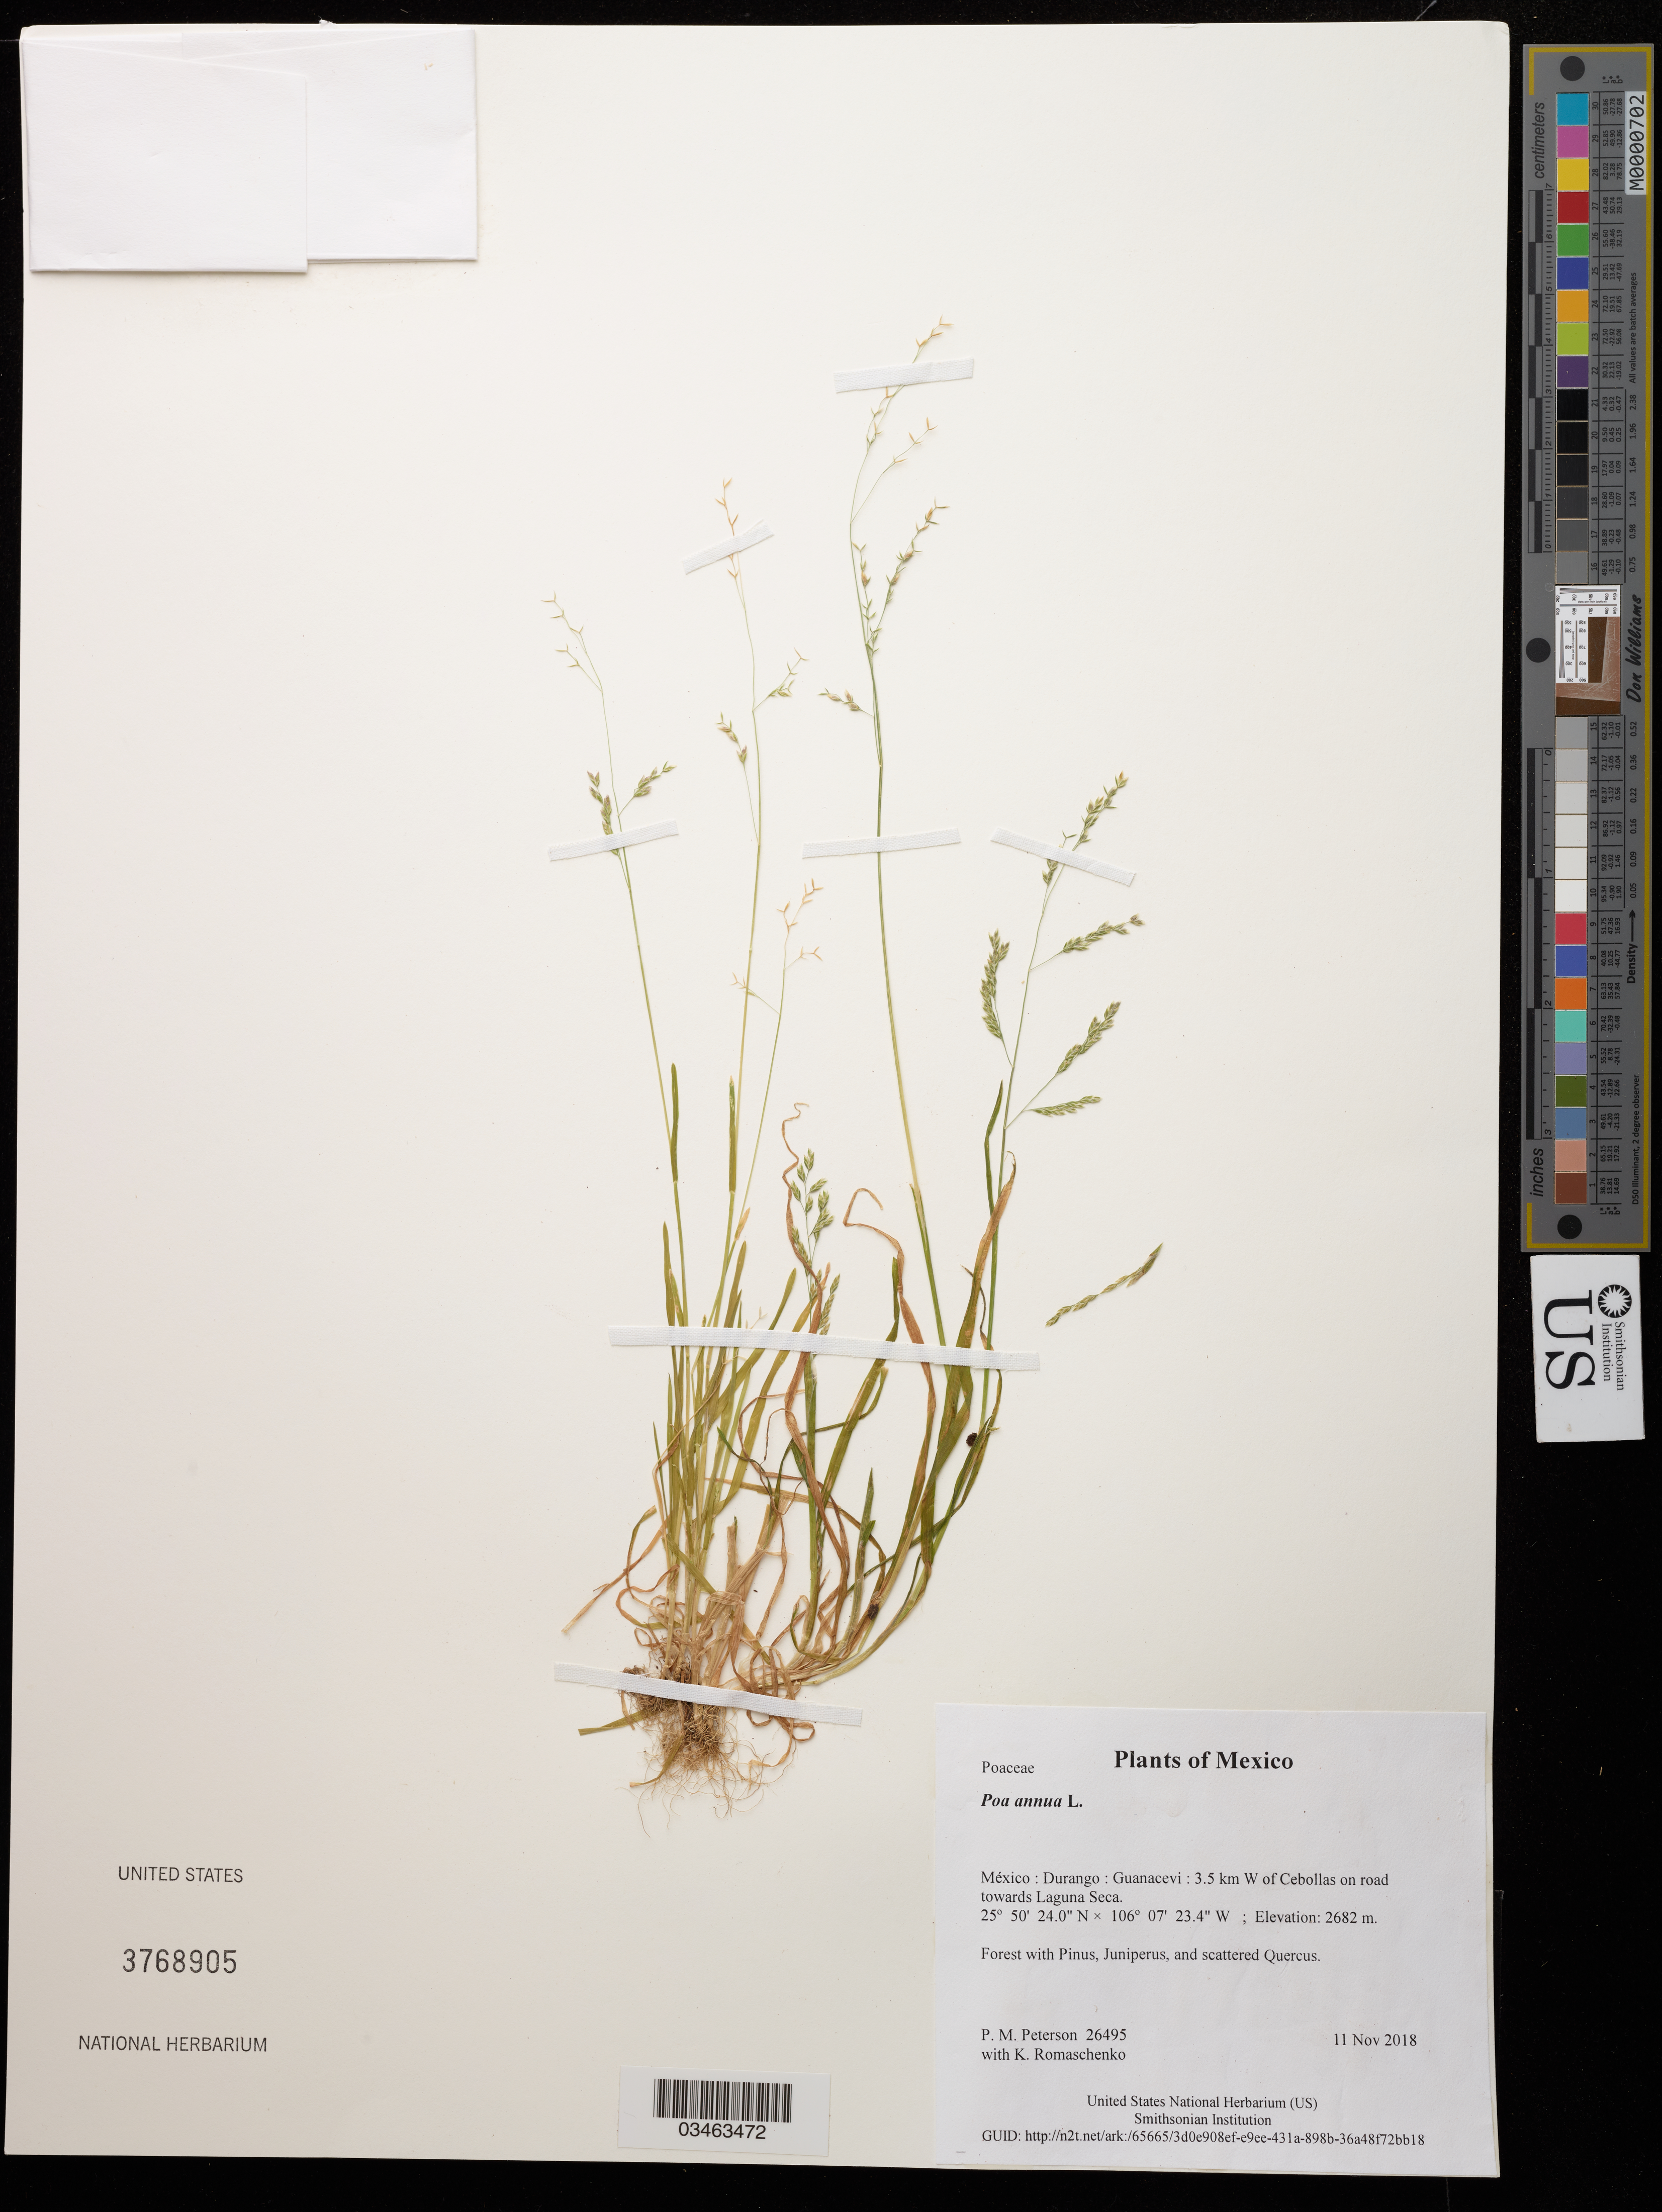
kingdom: Plantae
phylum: Tracheophyta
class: Liliopsida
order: Poales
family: Poaceae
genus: Poa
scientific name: Poa annua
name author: L.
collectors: P. M. Peterson & K. Romaschenko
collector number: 26495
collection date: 2018-11-11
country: México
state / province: Durango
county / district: Guanacevi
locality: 3.5 km W of Cebollas on road towards Laguna Seca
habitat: Forest with Pinus, Juniperus, and scattered Quercus.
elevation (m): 2682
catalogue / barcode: US 3768905